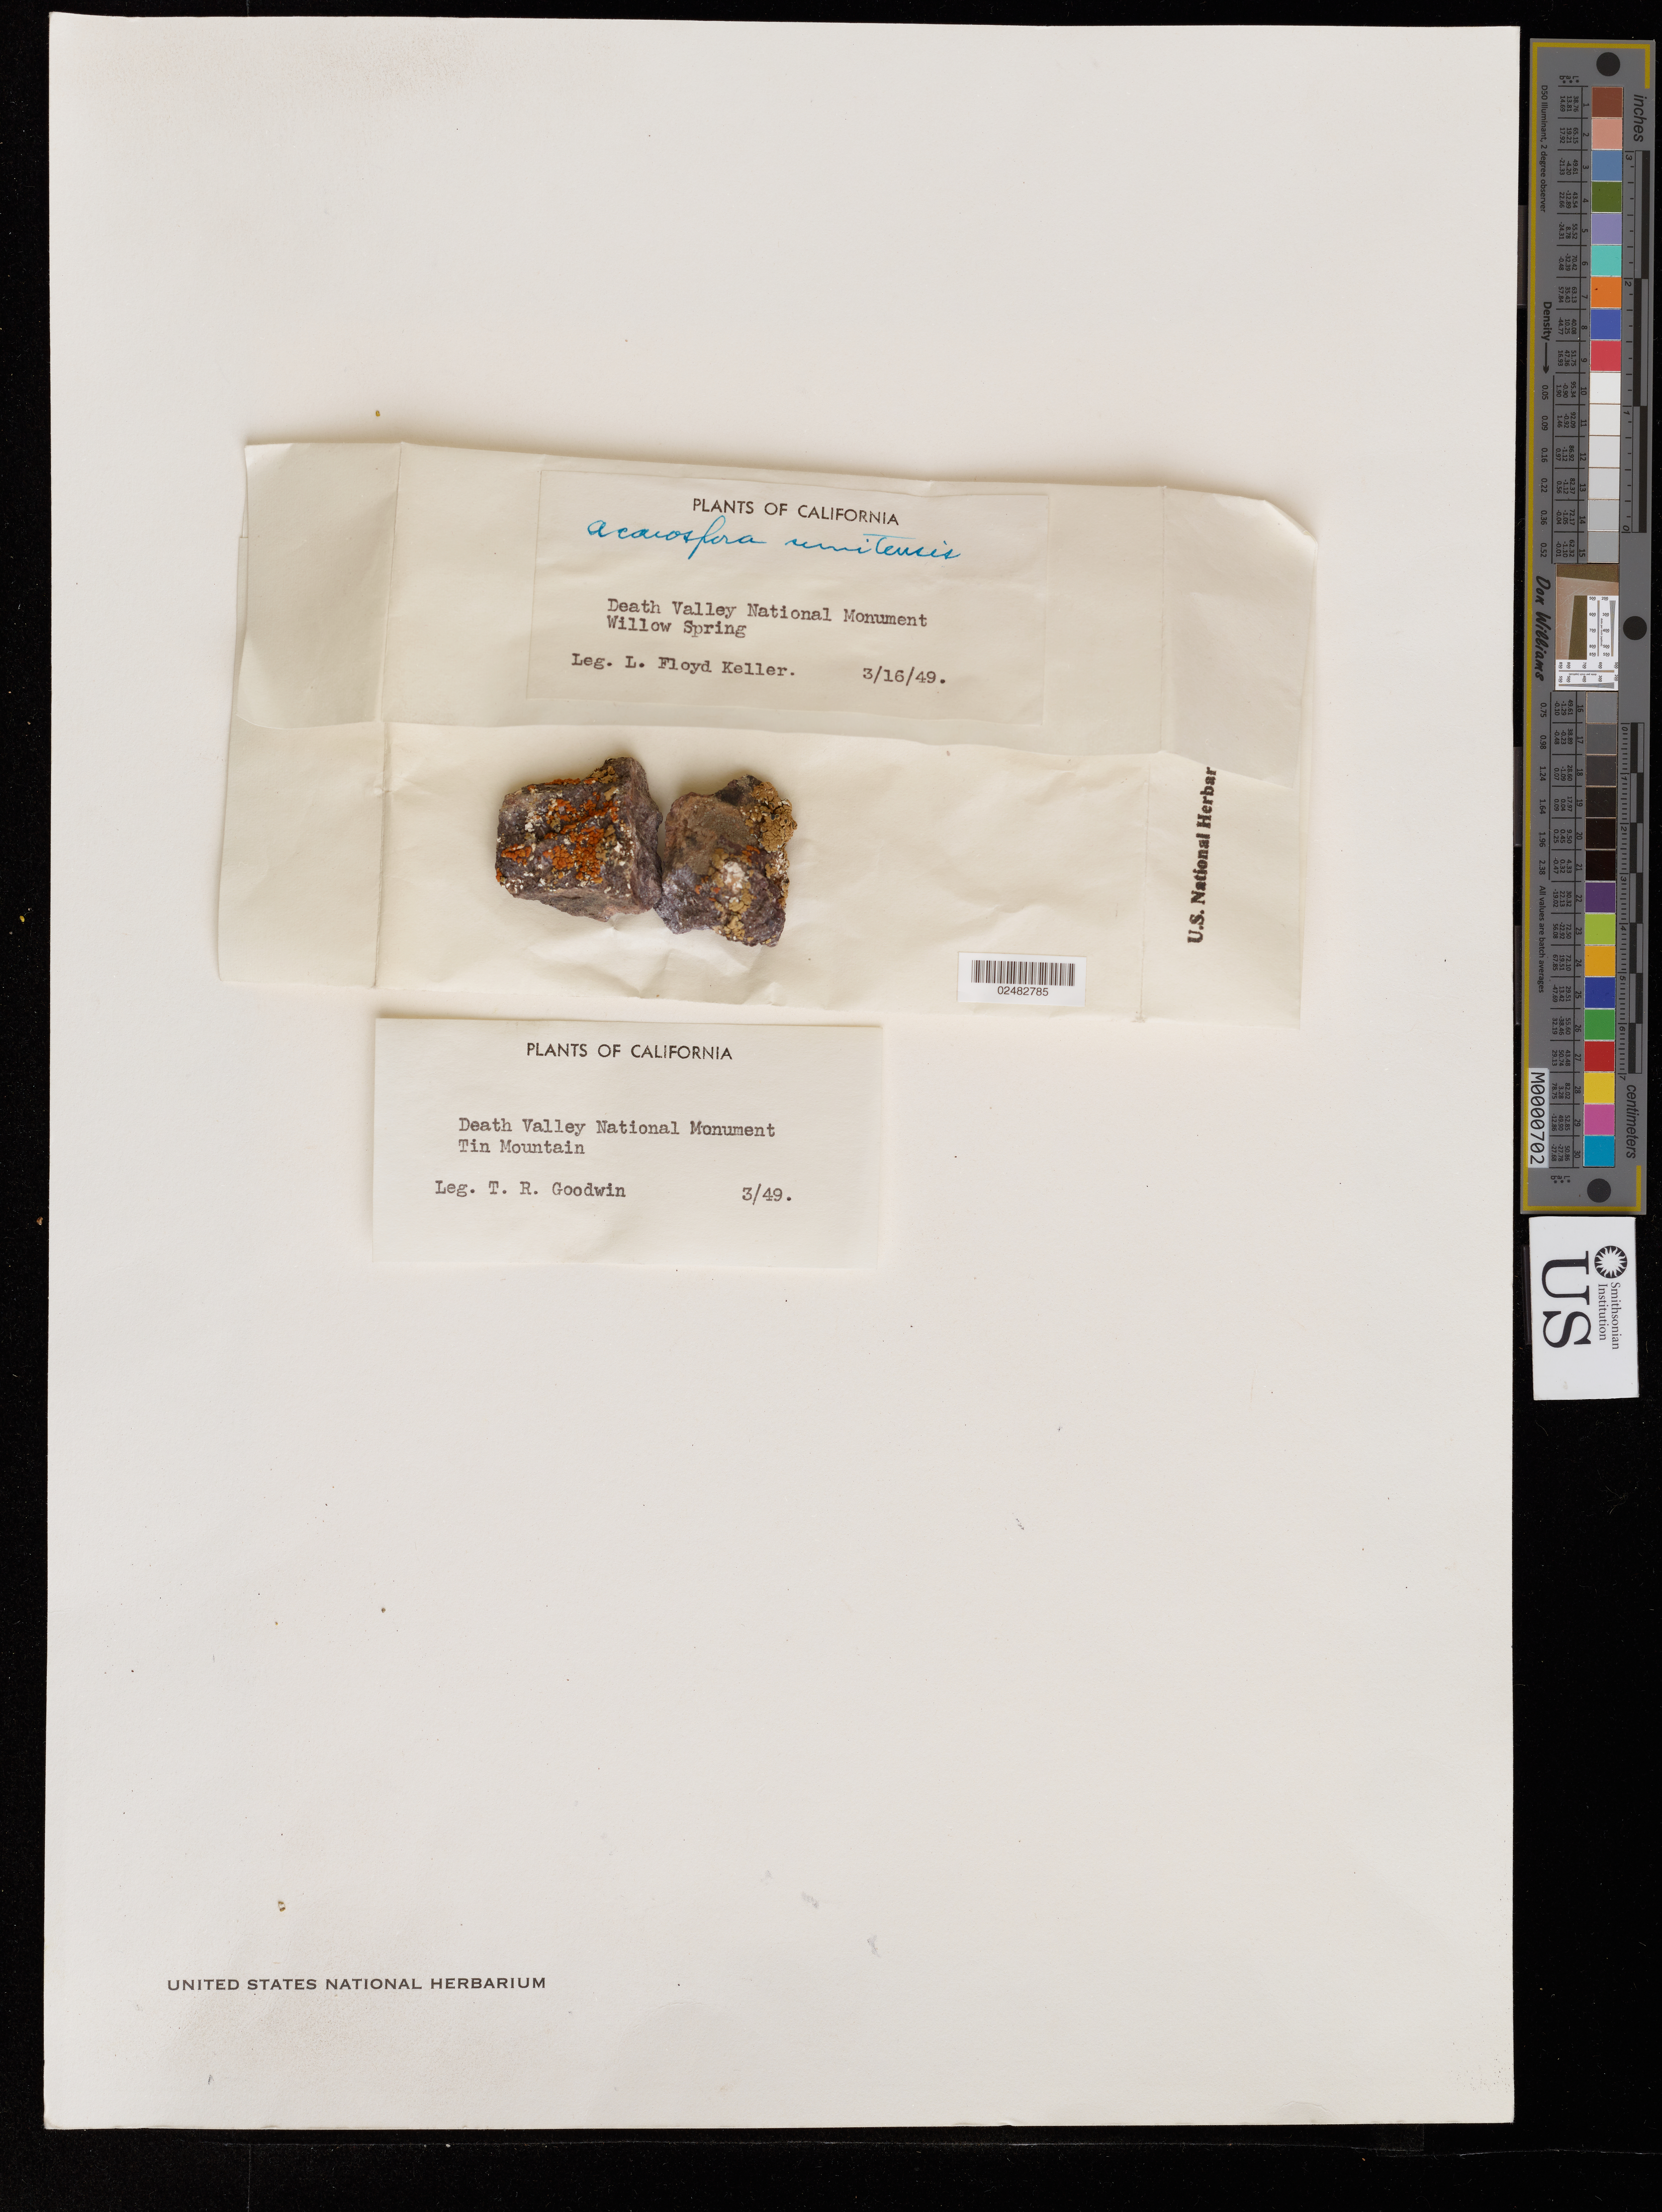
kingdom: Fungi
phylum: Ascomycota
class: Lecanoromycetes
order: Acarosporales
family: Acarosporaceae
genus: Acarospora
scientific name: Acarospora sp.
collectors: L. F. Keller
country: United States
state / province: California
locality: Death Valley National Monument, Willow Spring